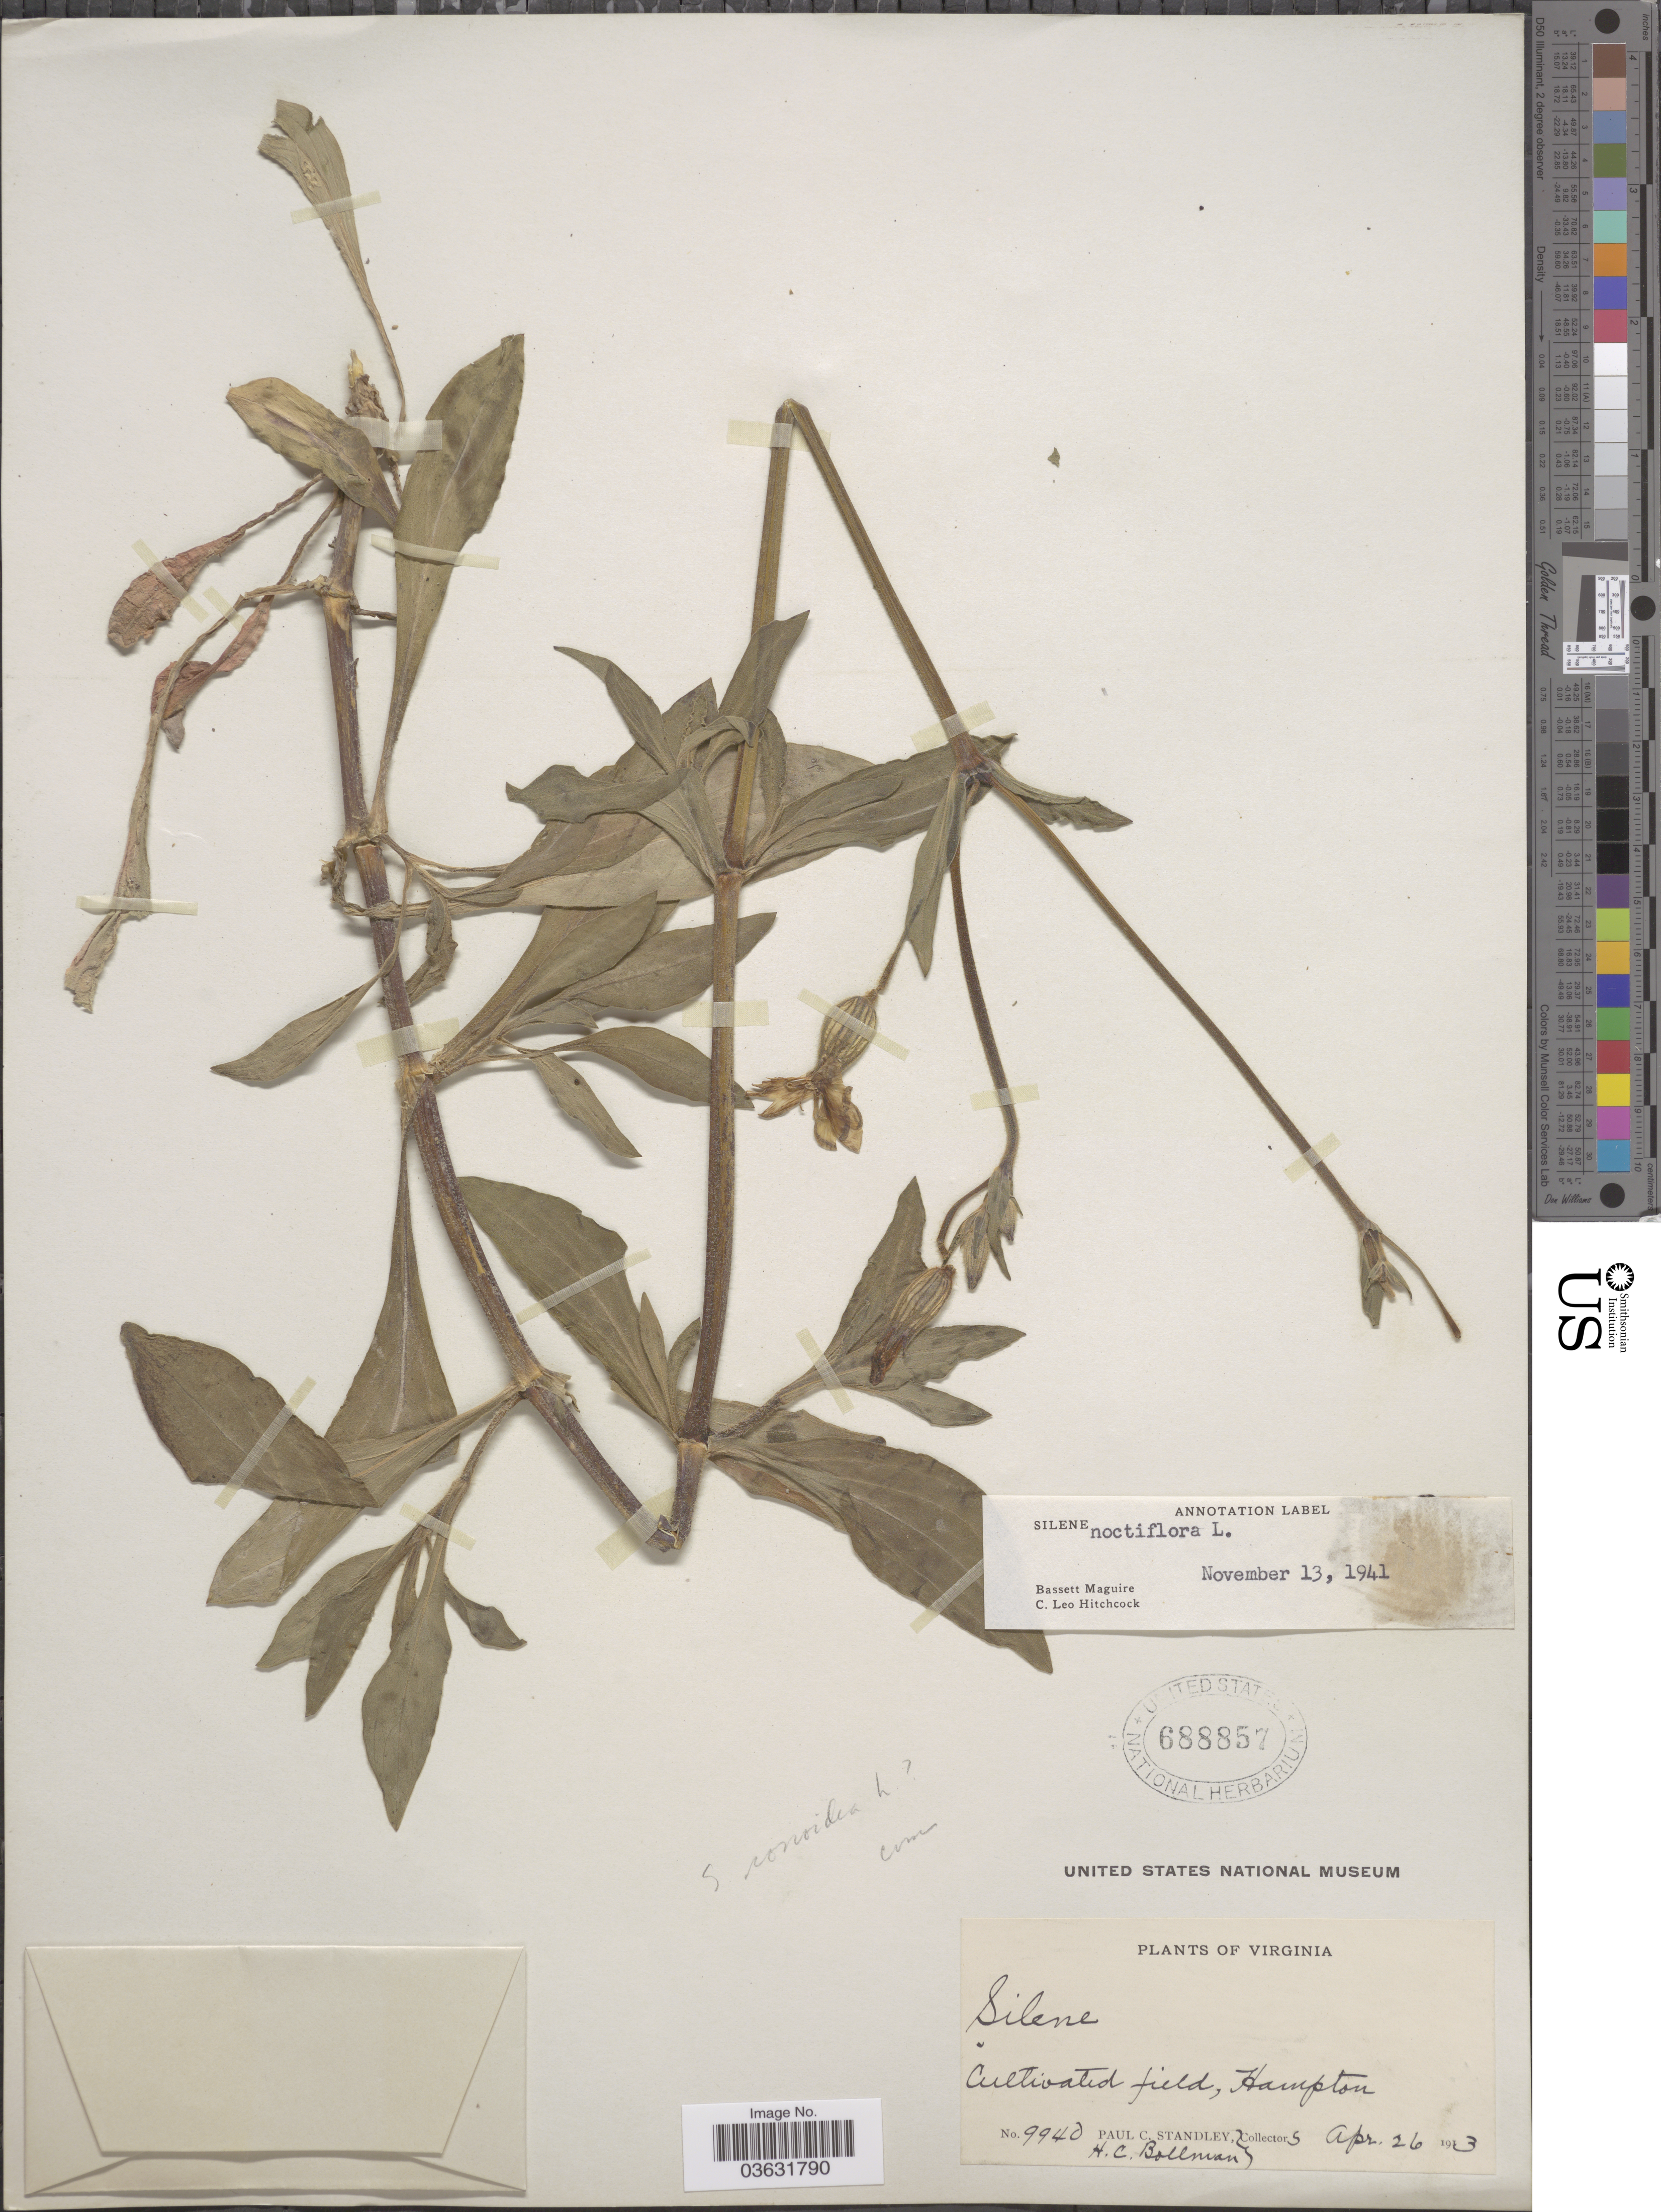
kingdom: Plantae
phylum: Tracheophyta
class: Magnoliopsida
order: Caryophyllales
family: Caryophyllaceae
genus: Silene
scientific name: Silene noctiflora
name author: L.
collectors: P. C. Standley & H. C. Bollman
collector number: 9940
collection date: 1913-04-26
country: United States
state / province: Virginia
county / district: City of Hampton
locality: Hampton.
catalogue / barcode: US 688857